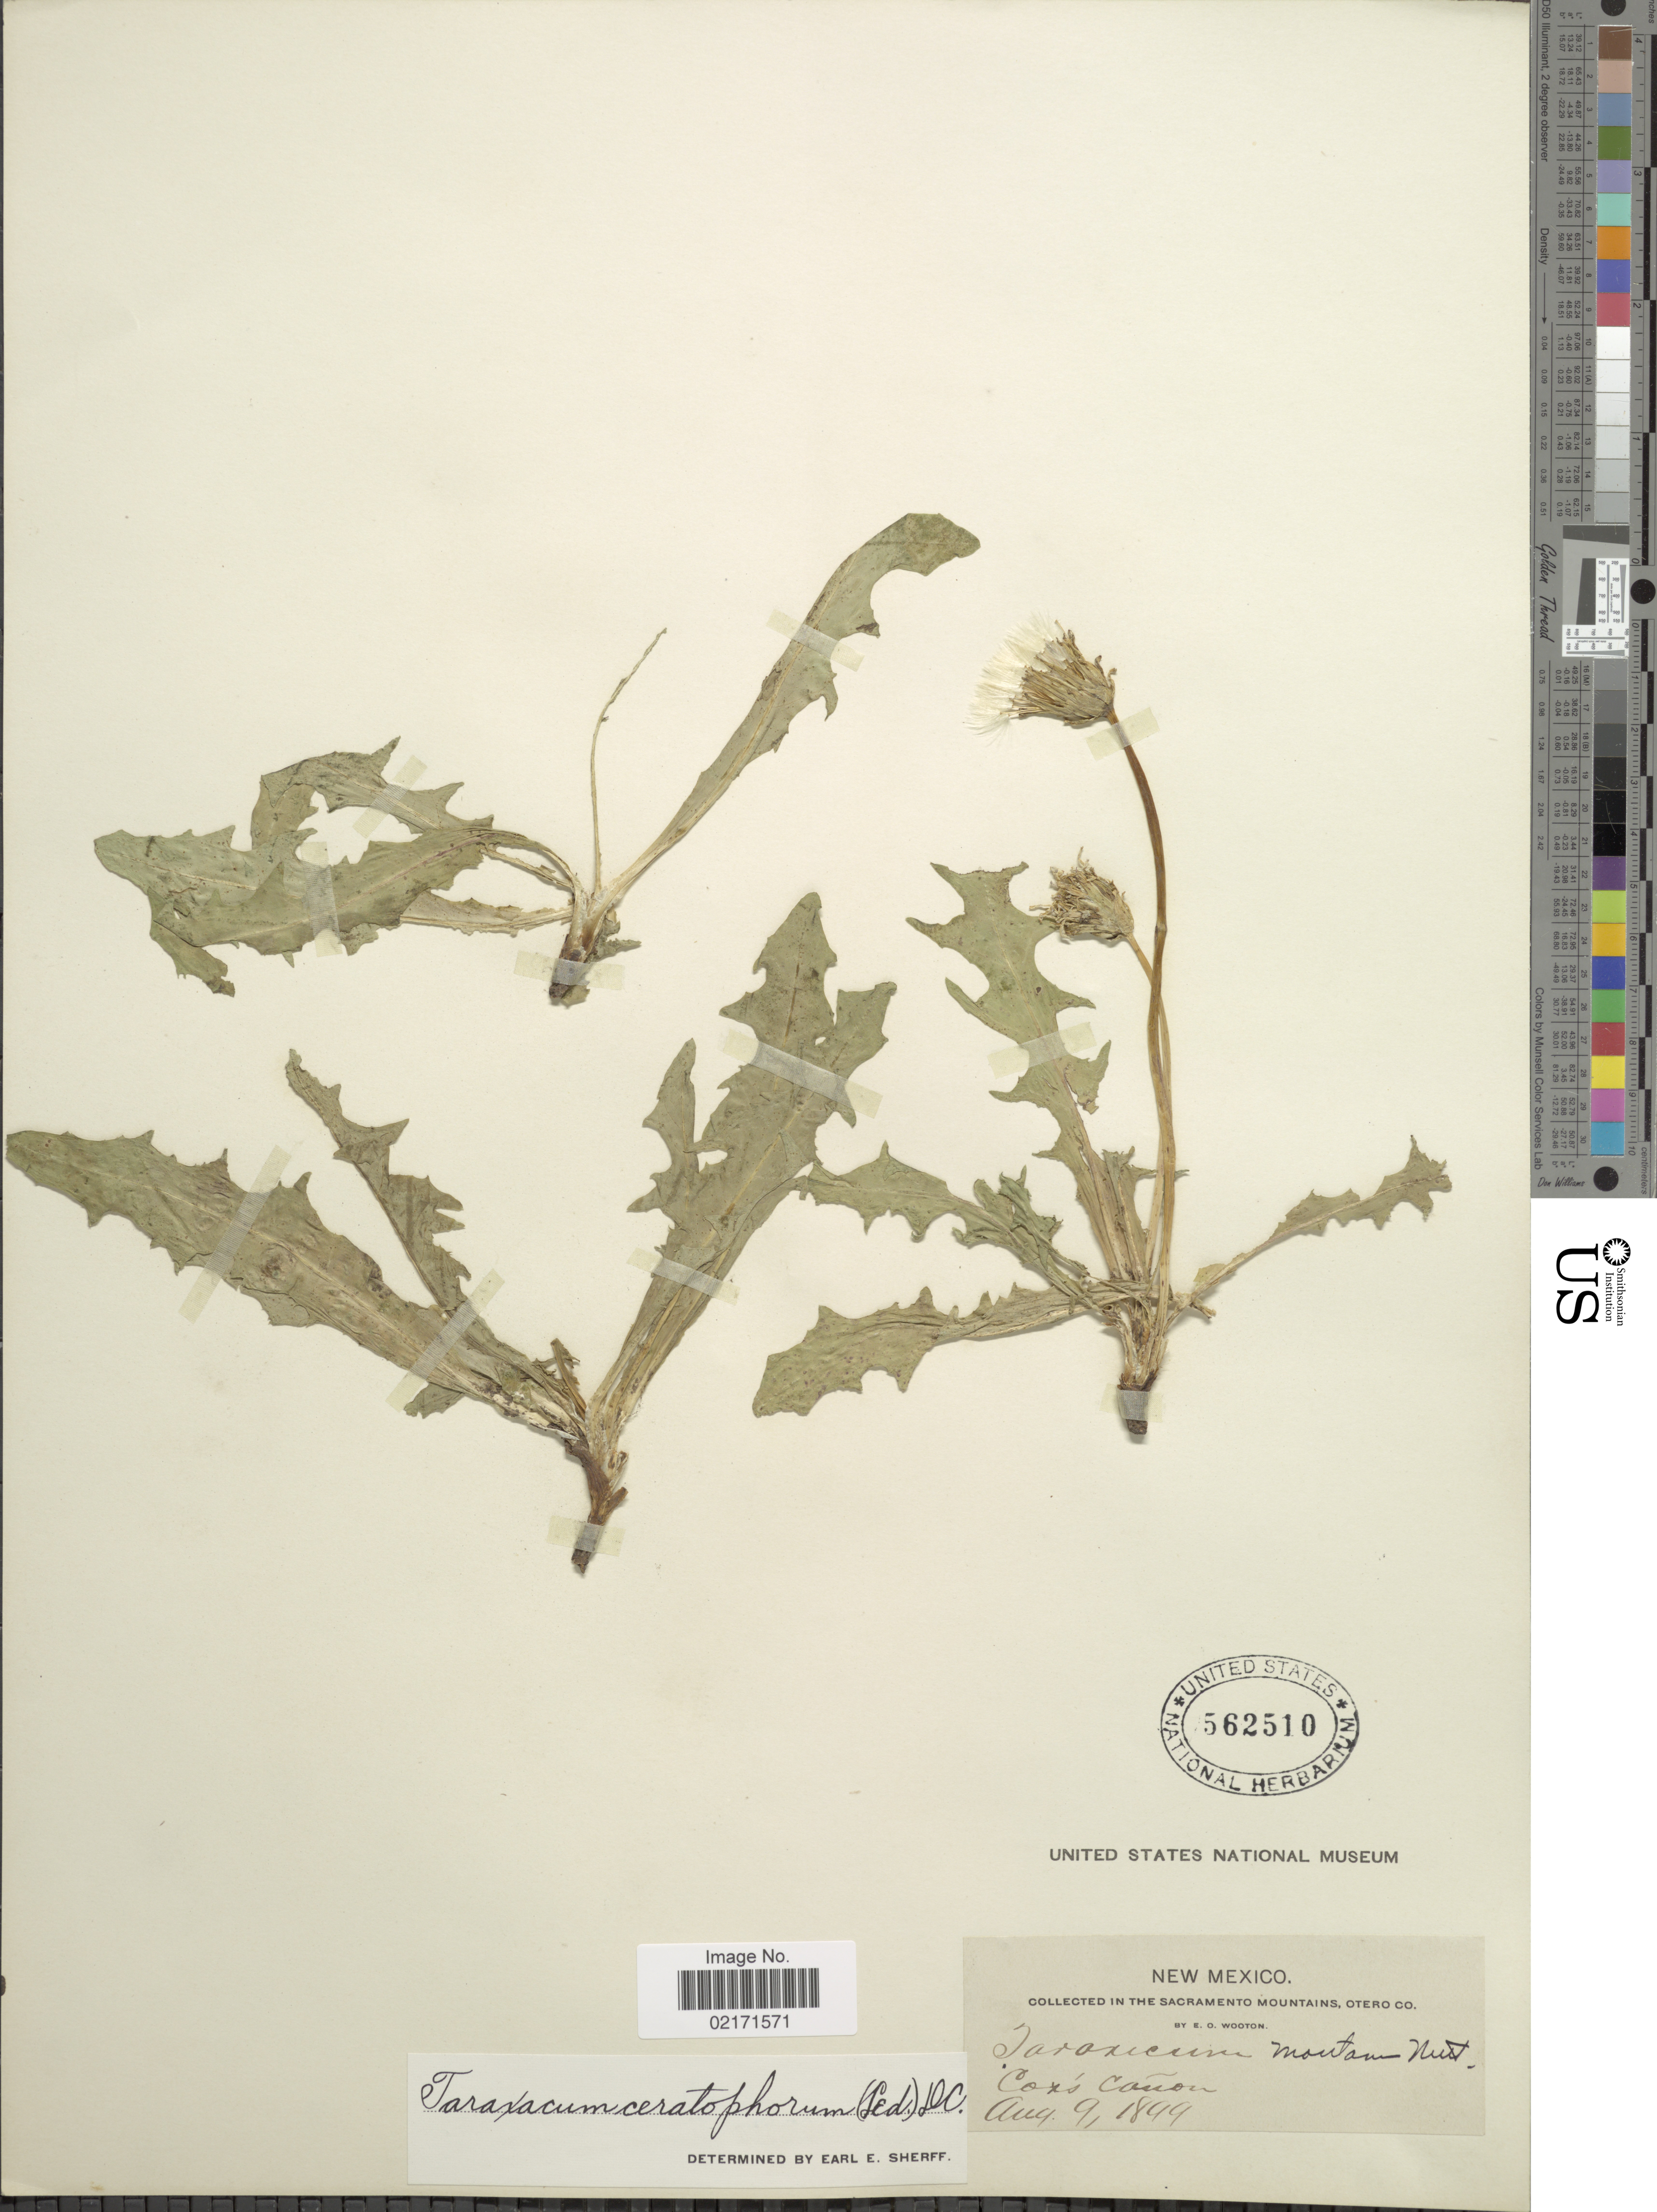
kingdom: Plantae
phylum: Tracheophyta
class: Magnoliopsida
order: Asterales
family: Asteraceae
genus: Taraxacum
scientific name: Taraxacum ceratophorum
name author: (Ledeb.) DC.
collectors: E. O. Wooton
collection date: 1899-08-09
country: United States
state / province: New Mexico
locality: The Sacramento Mountains, Otero Co., Cox's Canon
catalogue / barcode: US 562510